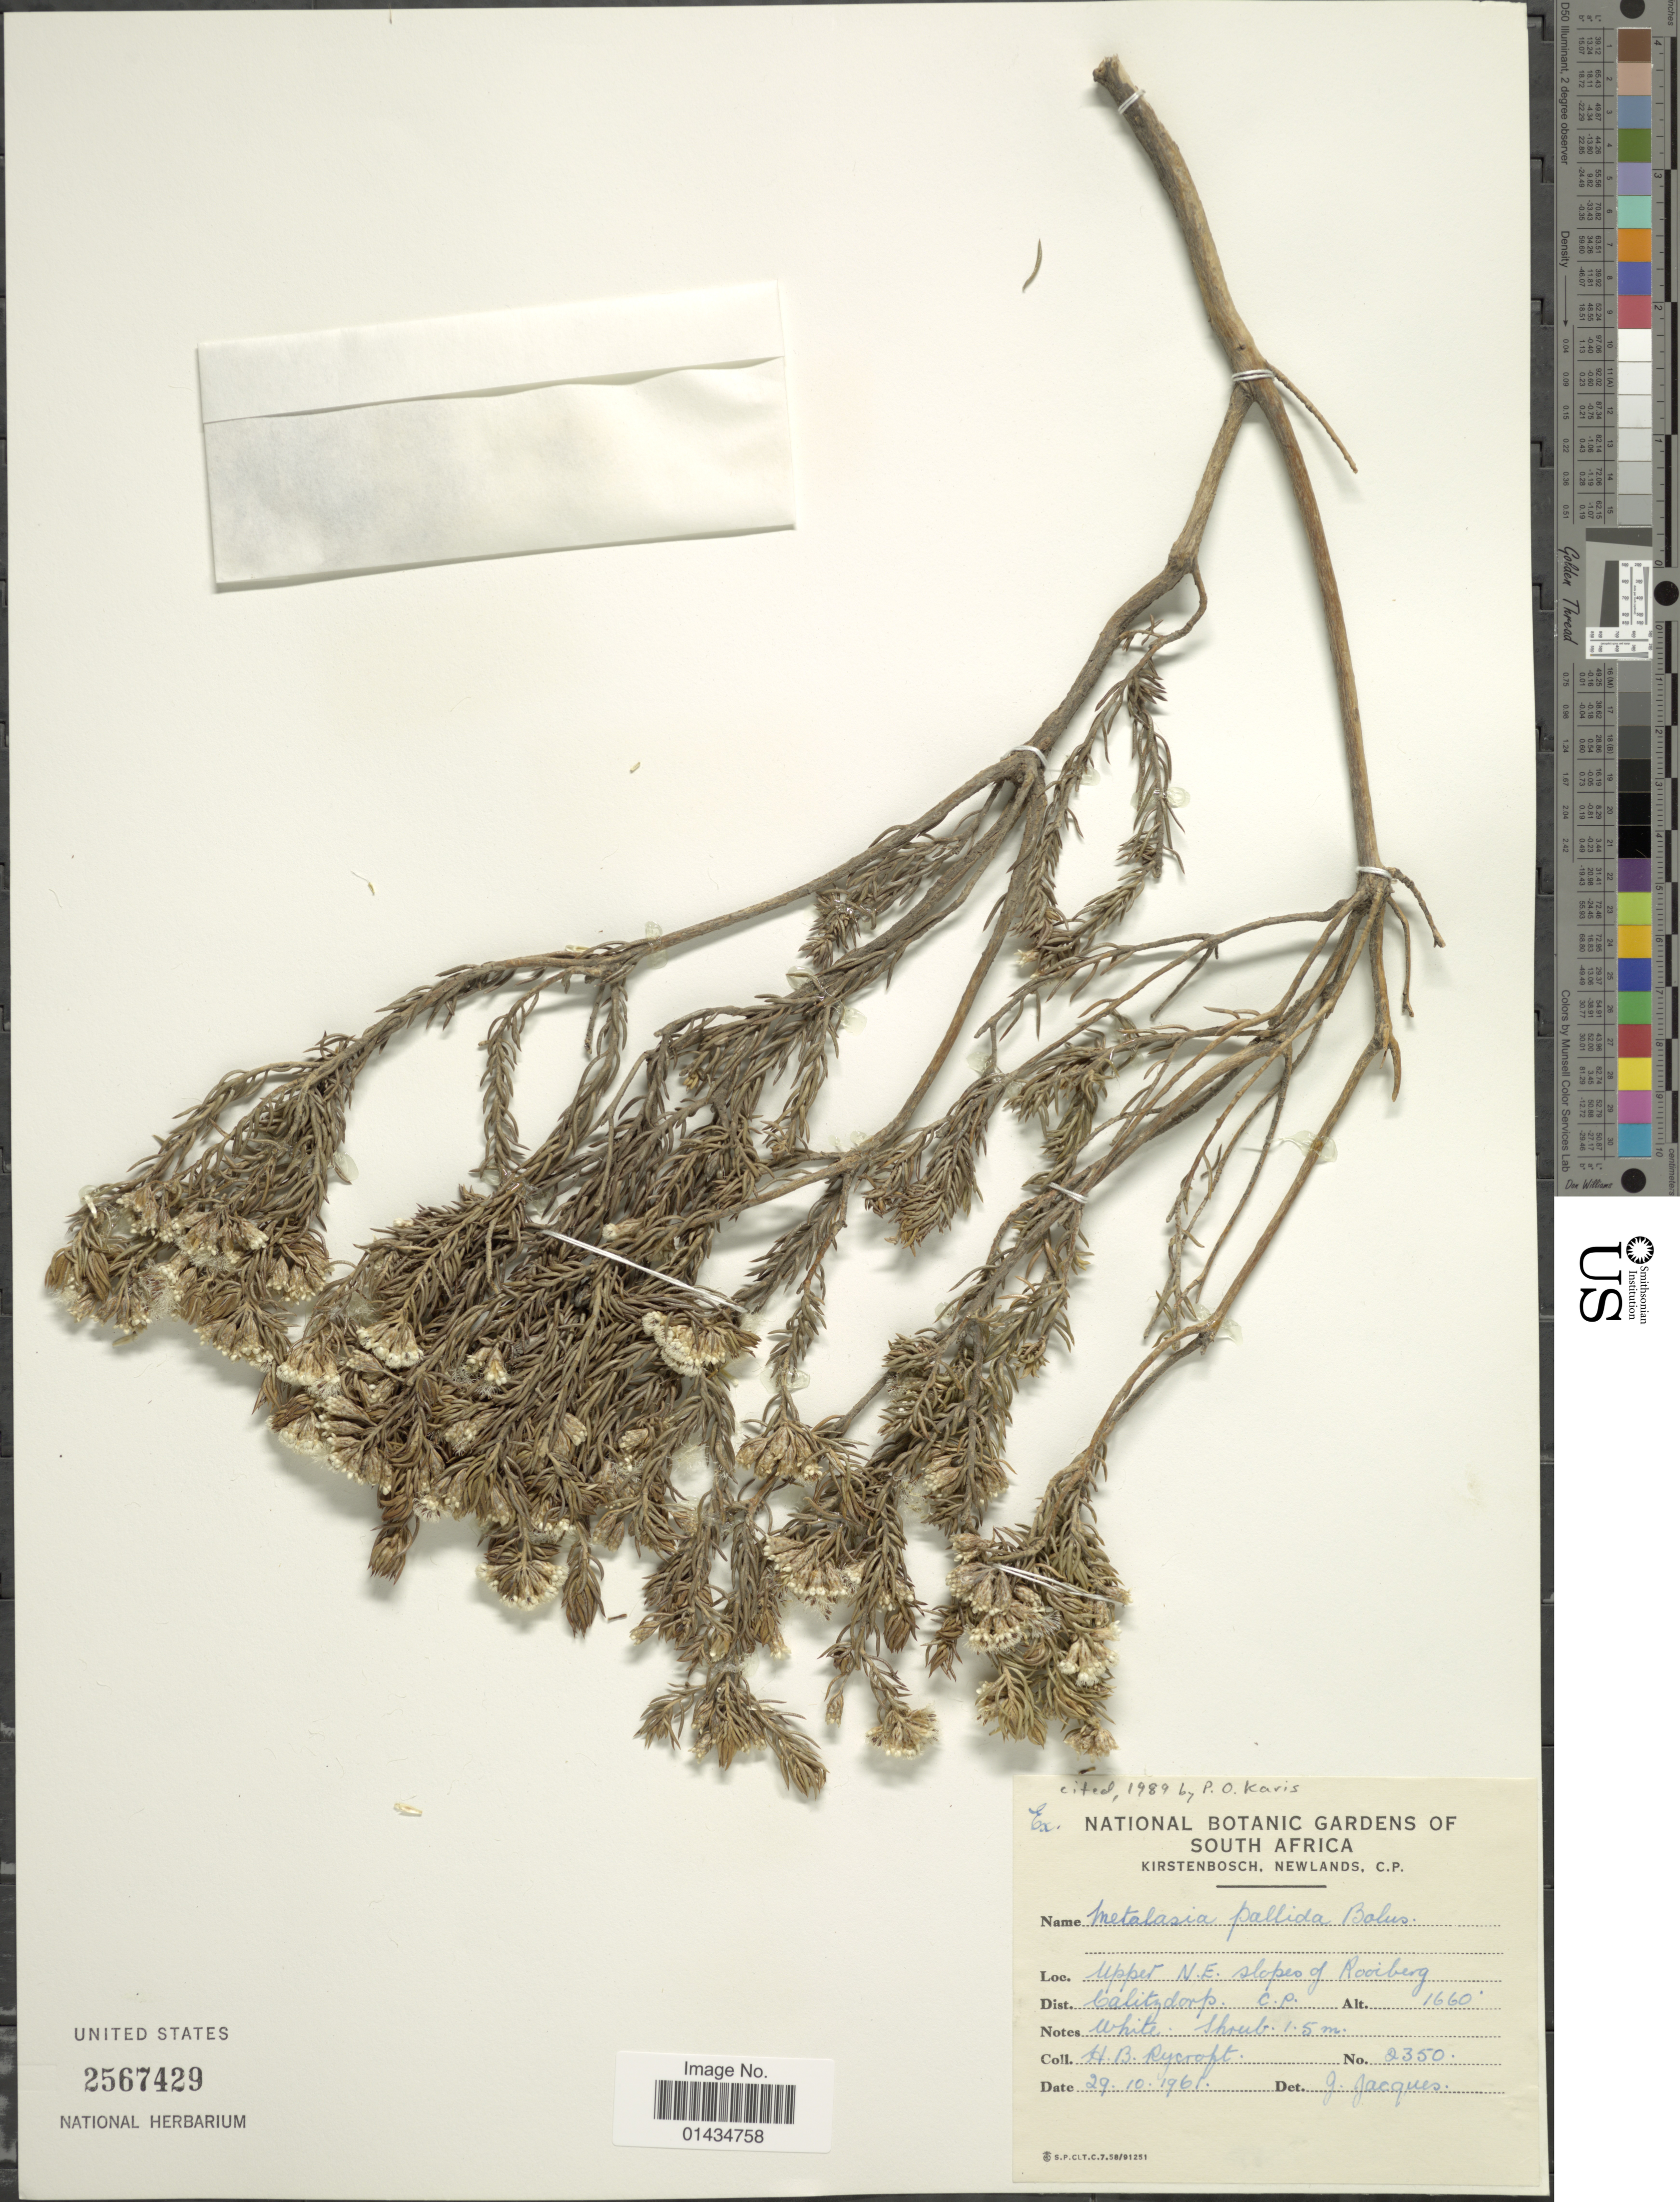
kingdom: Plantae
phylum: Tracheophyta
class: Magnoliopsida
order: Asterales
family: Asteraceae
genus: Metalasia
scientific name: Metalasia pallida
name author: Bolus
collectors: H. Rycroft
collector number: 2350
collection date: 1961-10-29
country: South Africa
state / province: Western Cape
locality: Upper N.E. slope of Rooiberg, Dist. Calitzdorp.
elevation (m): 506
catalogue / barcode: US 2567429